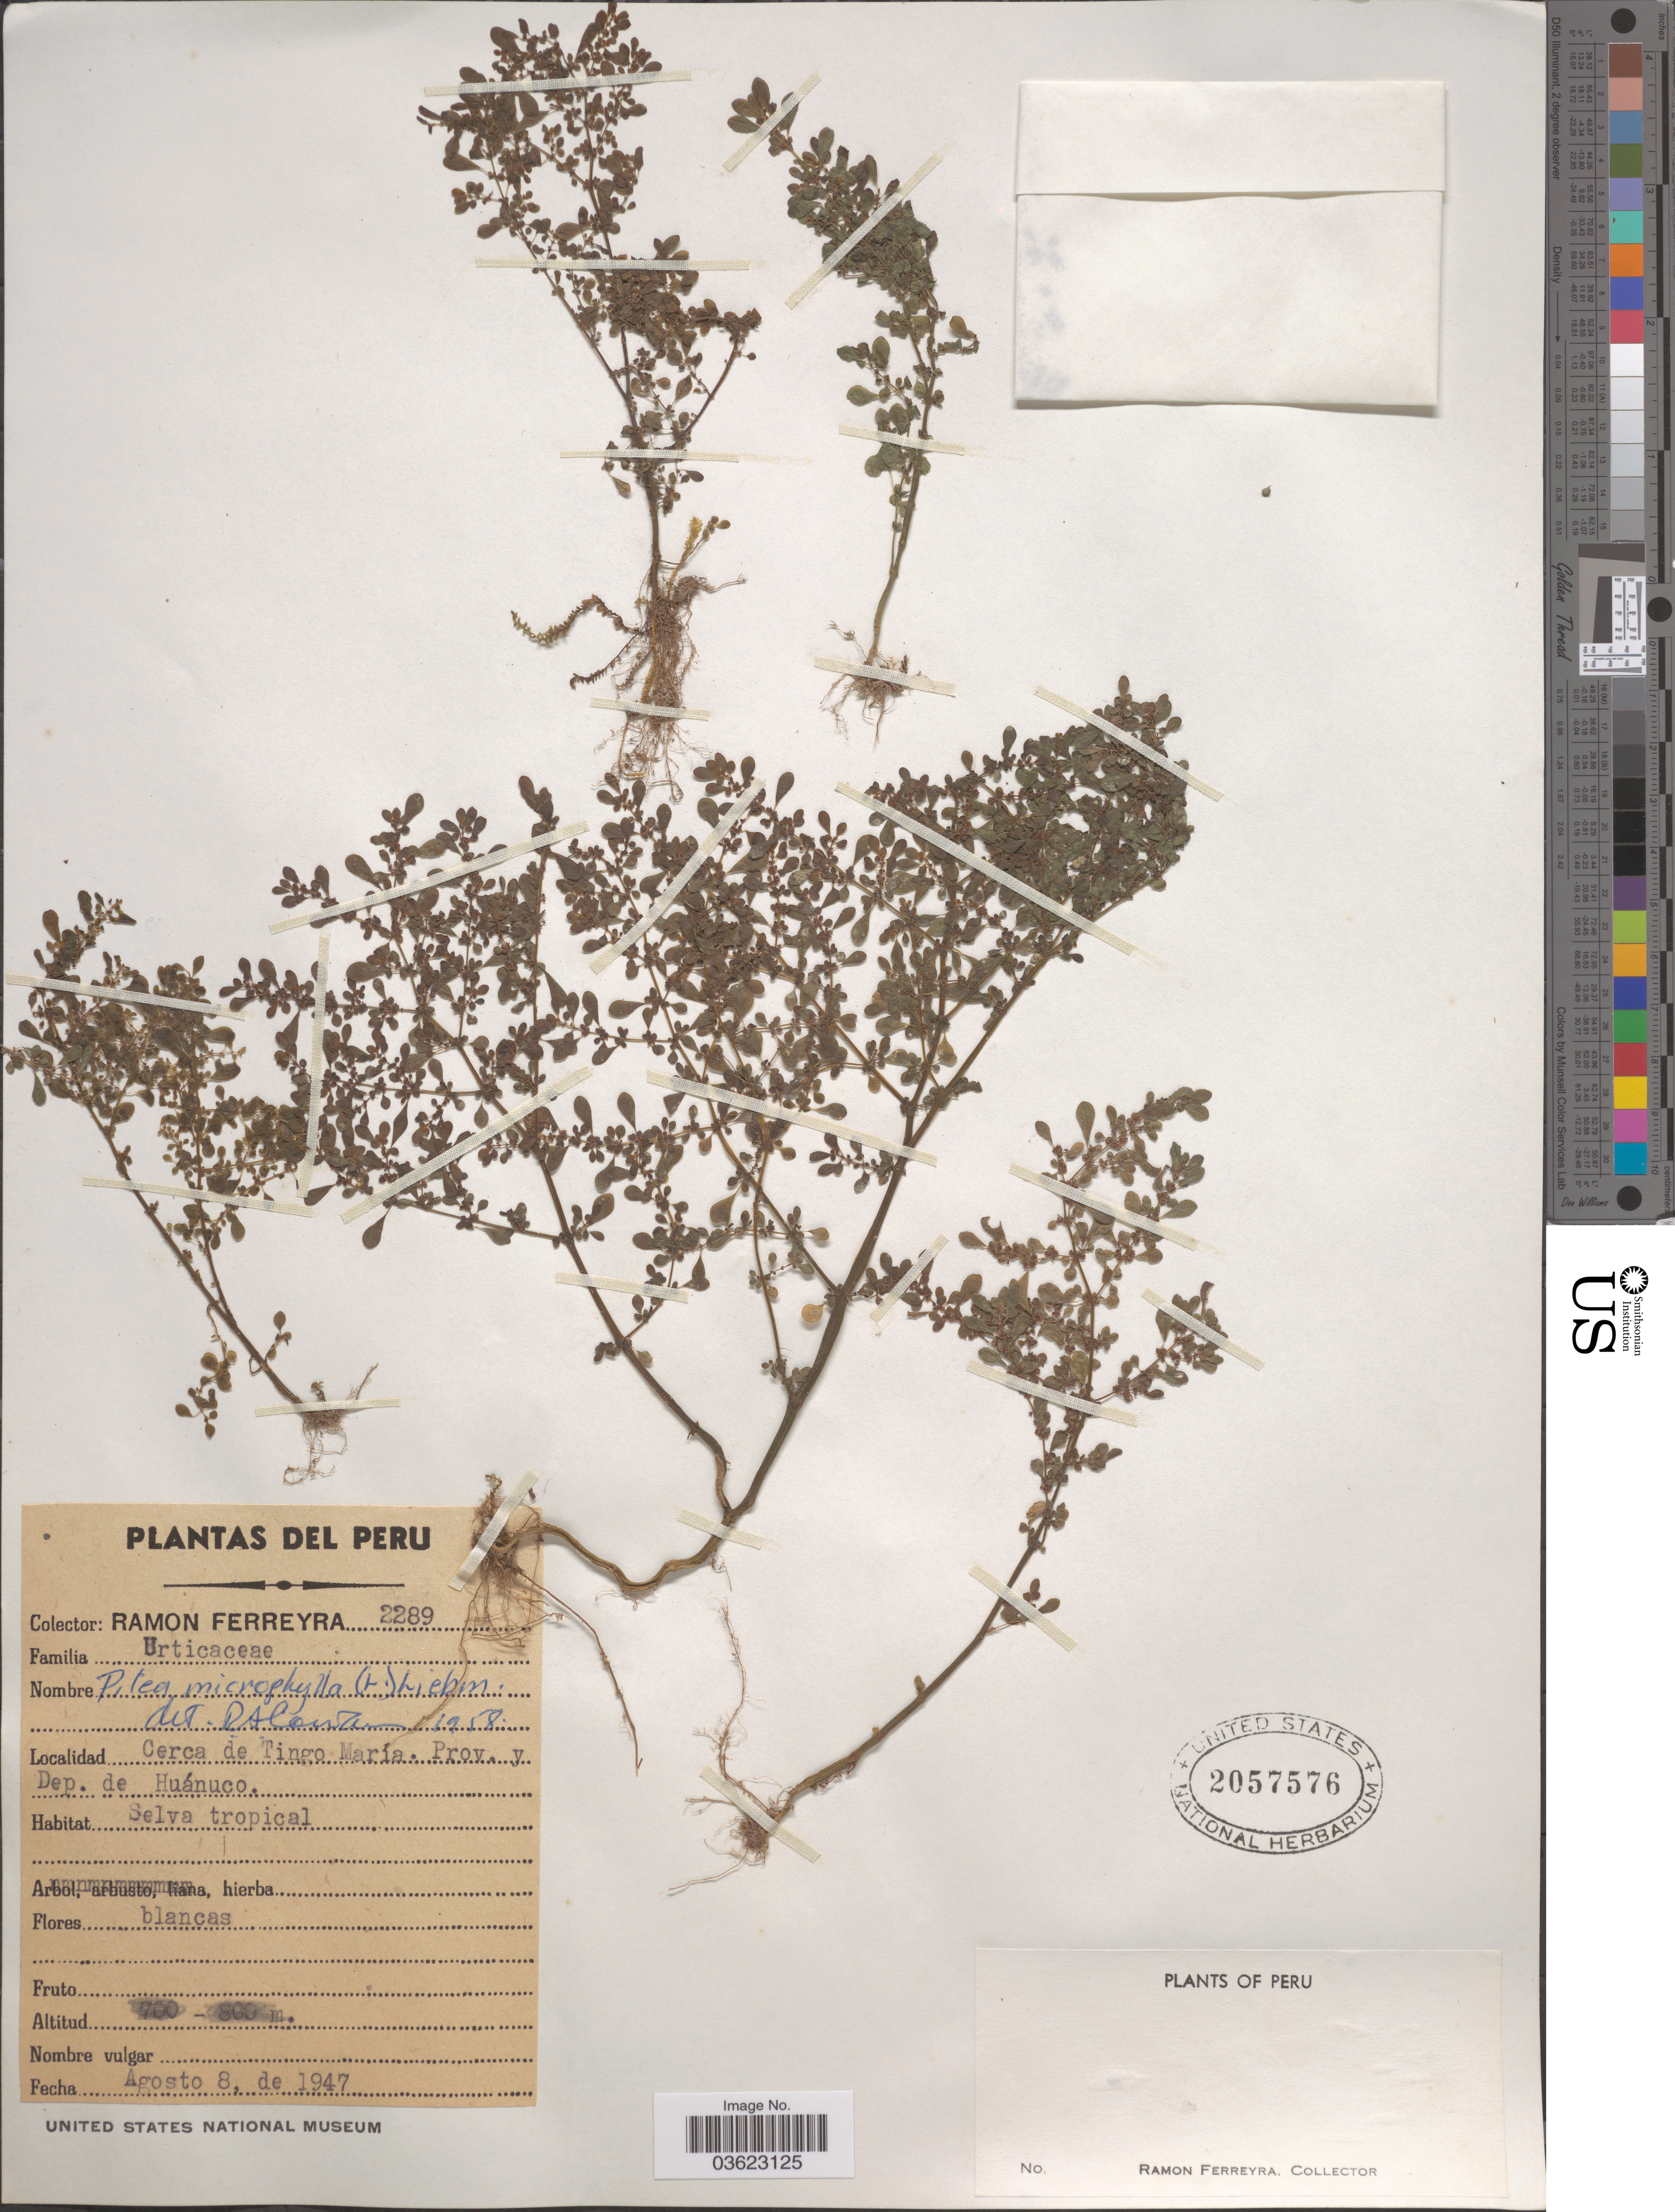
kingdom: Plantae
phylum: Tracheophyta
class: Magnoliopsida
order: Rosales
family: Urticaceae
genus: Pilea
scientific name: Pilea microphylla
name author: (L.) Liebm.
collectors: R. A. Ferreyra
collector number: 2289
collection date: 1947-08-08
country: Peru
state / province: Huánuco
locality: Cerca de Tingo María. Prov. y Dep. de Huánuco.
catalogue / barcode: US 2057576